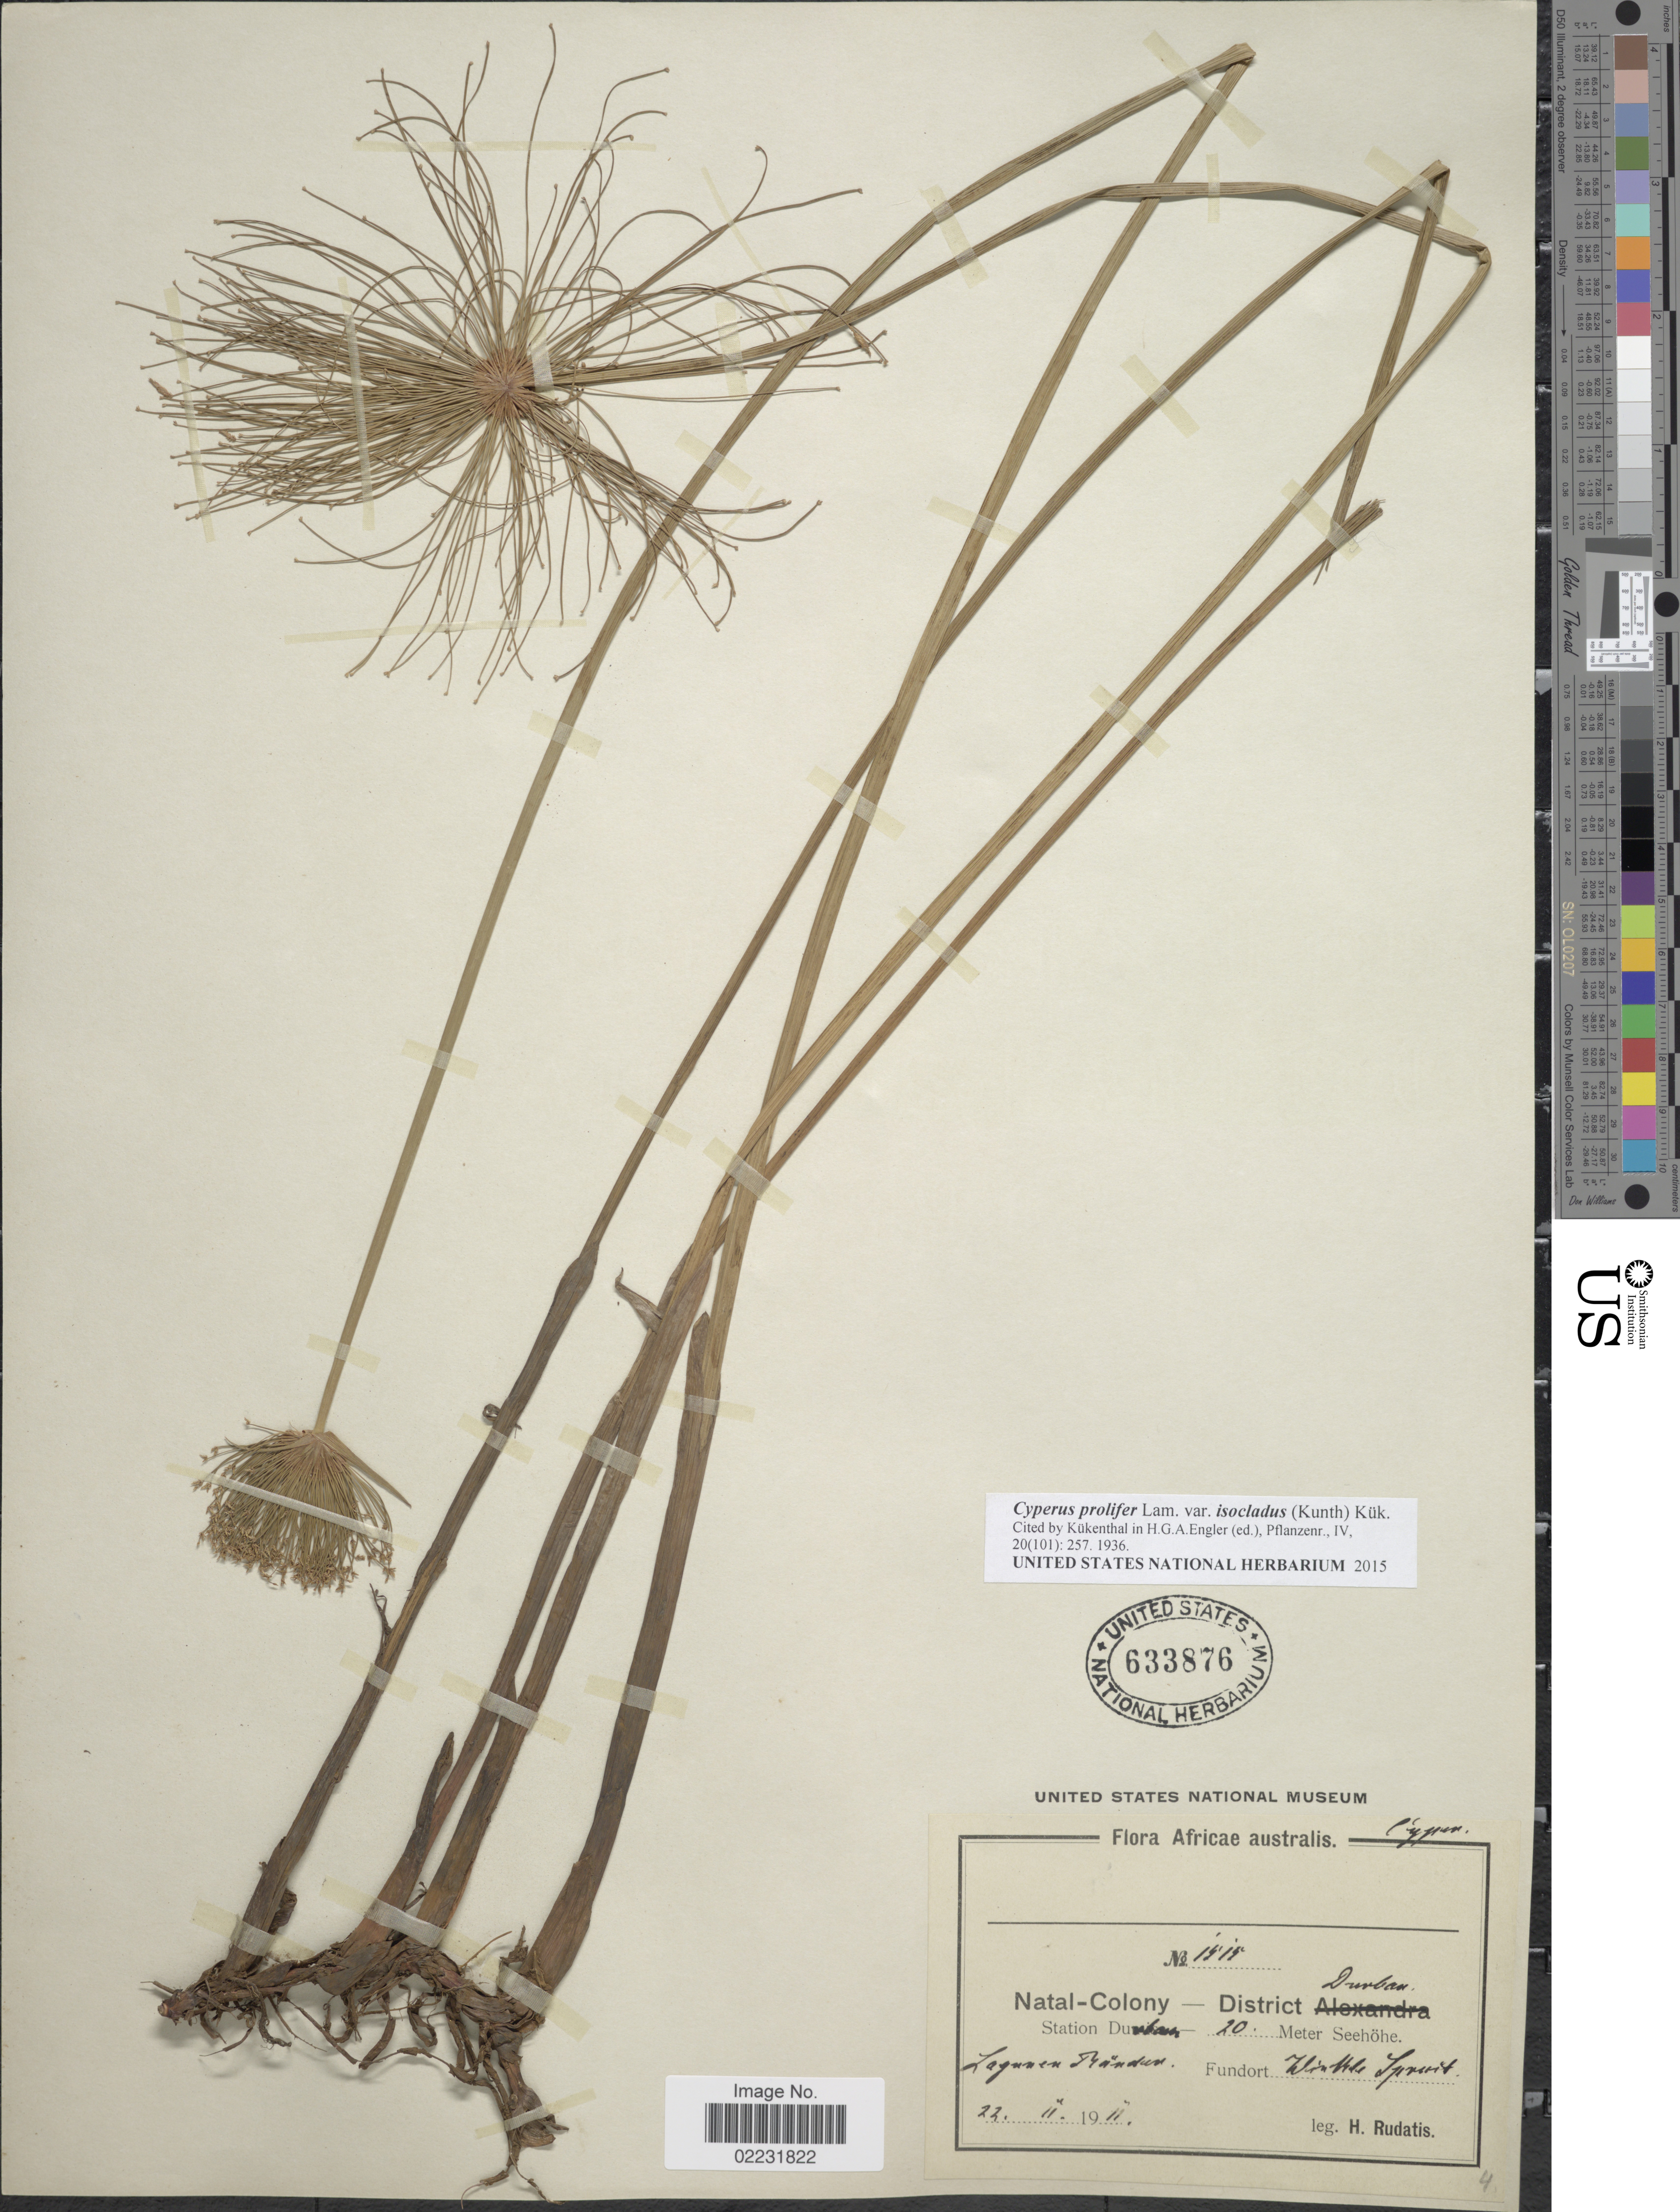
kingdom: Plantae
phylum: Tracheophyta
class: Liliopsida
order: Poales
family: Cyperaceae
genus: Cyperus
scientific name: Cyperus prolifer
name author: Lam.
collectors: H. Rudatis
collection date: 1911-02-22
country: South Africa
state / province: KwaZulu-Natal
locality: Natal-Colony, District Durban, Station Durban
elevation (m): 20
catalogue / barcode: US 633876